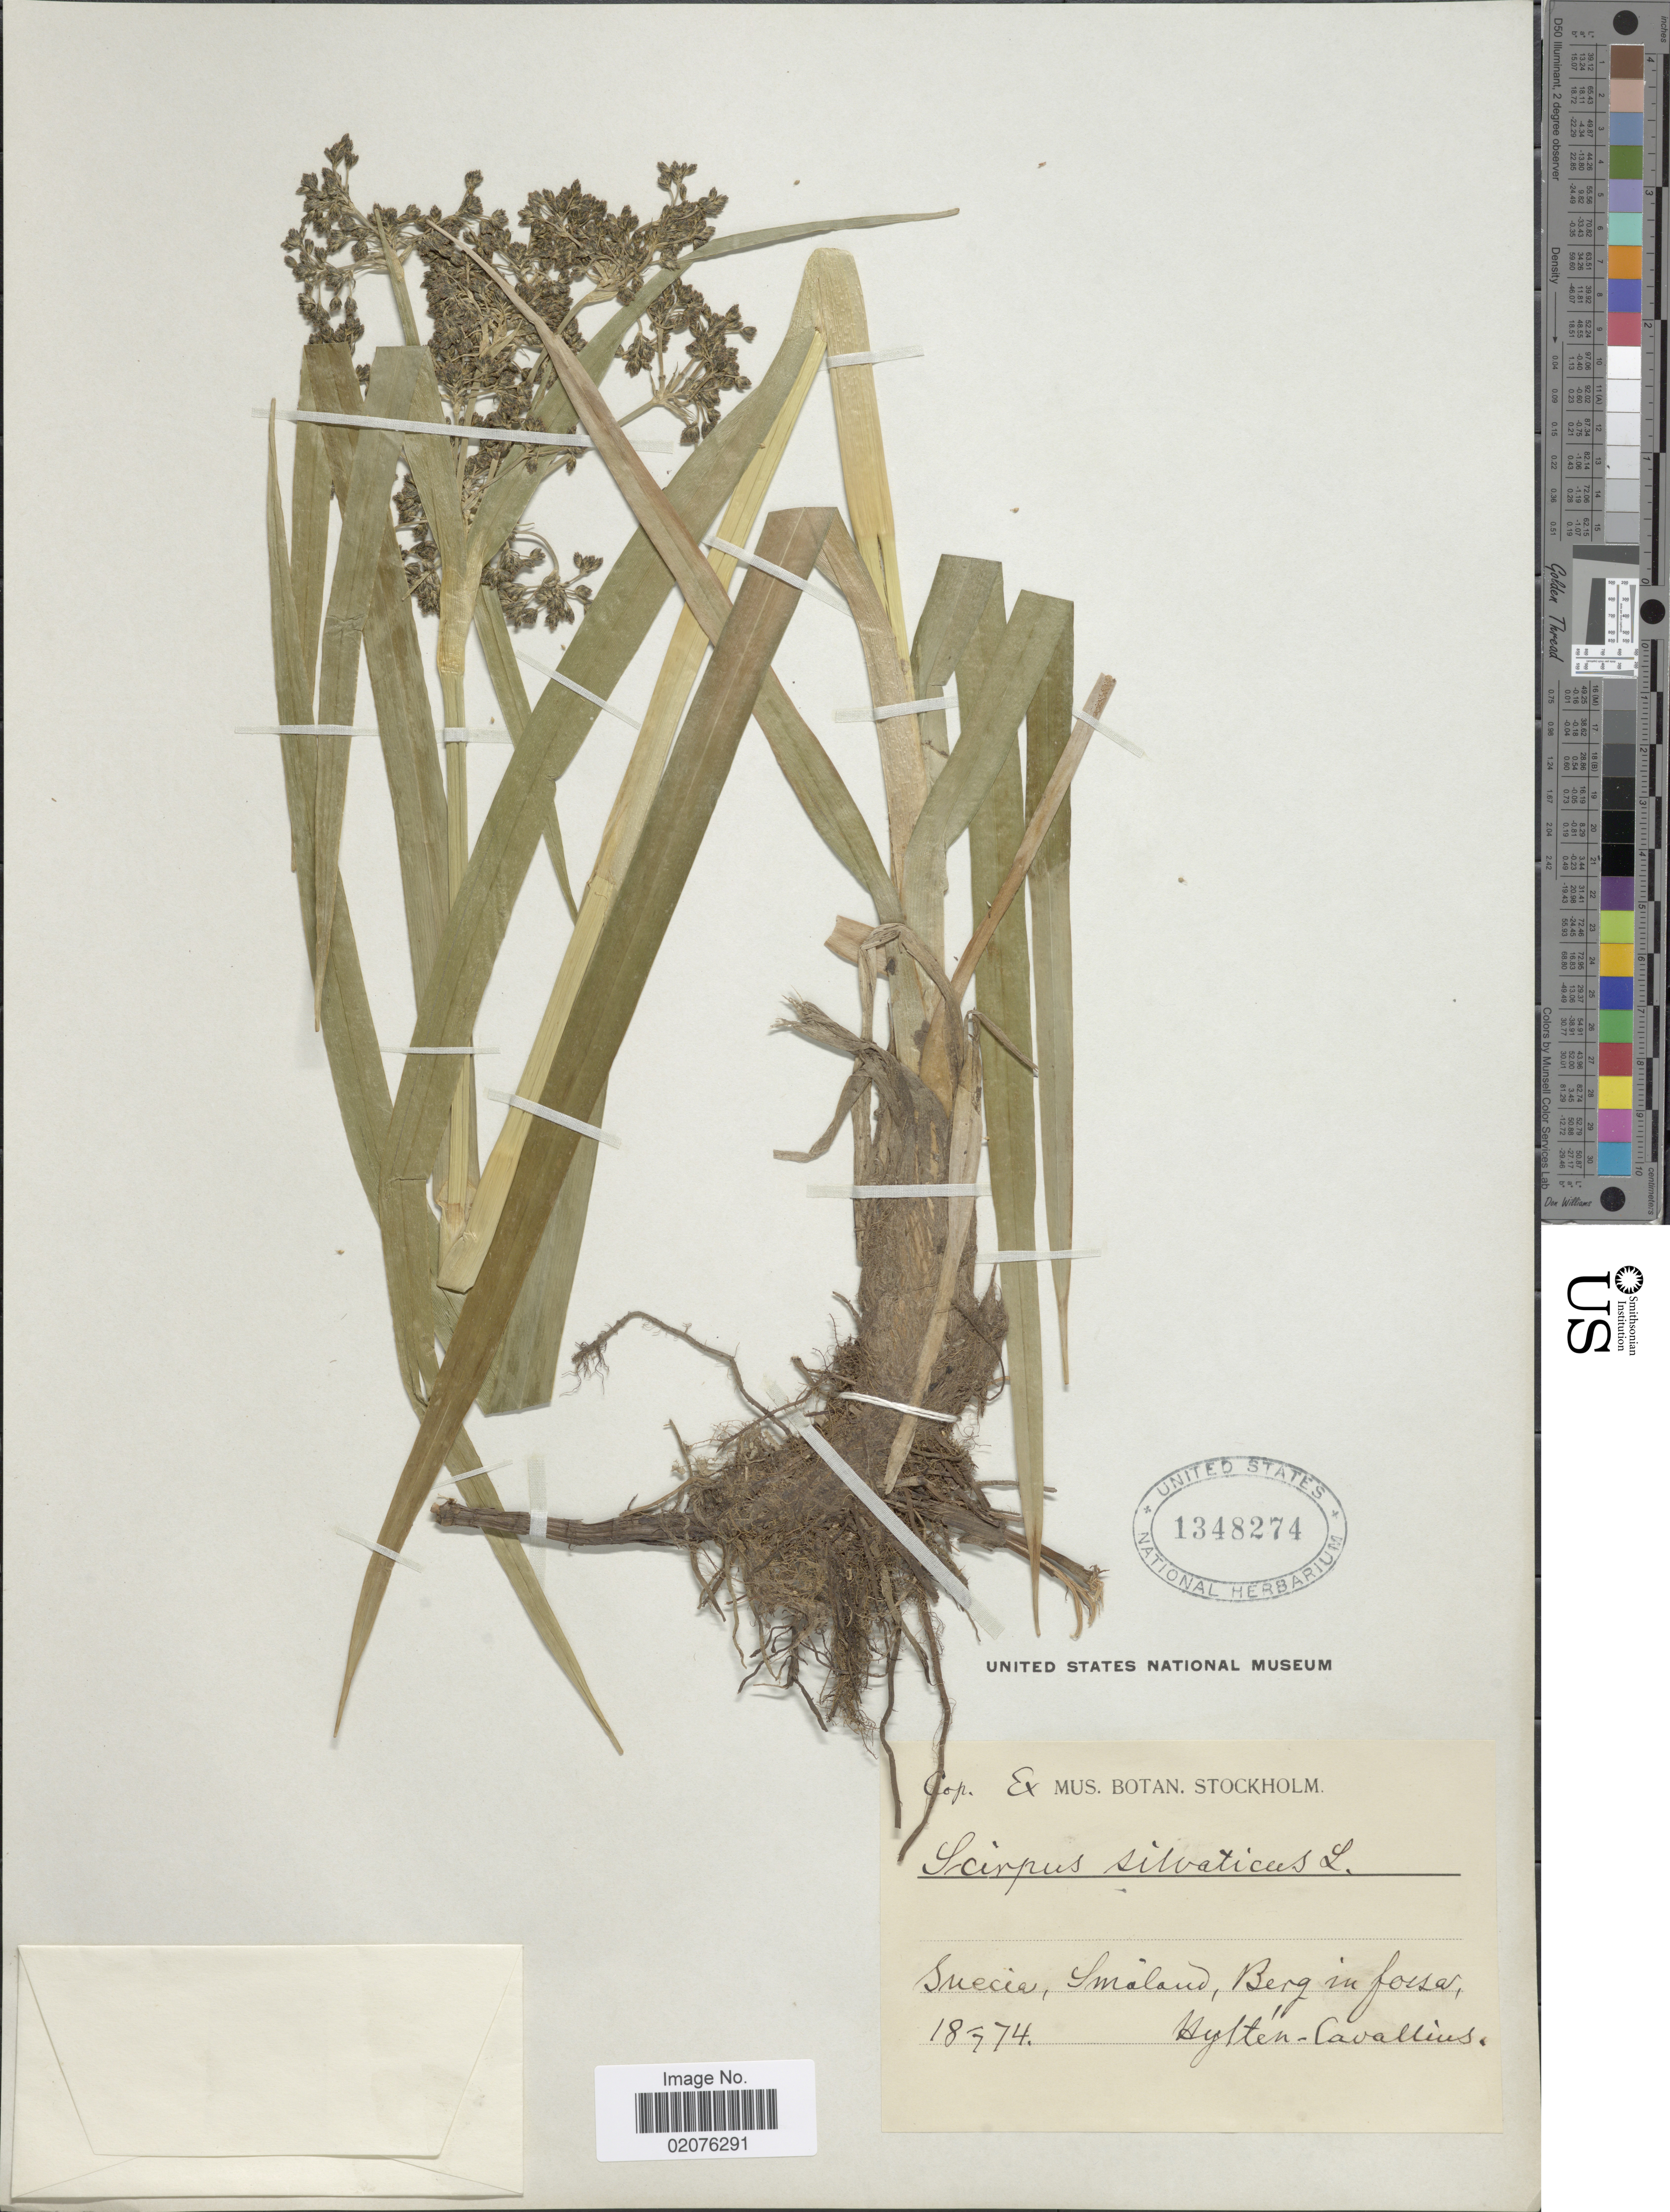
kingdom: Plantae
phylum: Tracheophyta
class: Liliopsida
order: Poales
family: Cyperaceae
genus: Scirpus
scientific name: Scirpus sylvaticus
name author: L.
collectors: Hyltén-Cavallius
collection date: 1874-07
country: Sweden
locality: Suecia, Smaland, Berg in fossa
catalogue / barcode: US 1348274